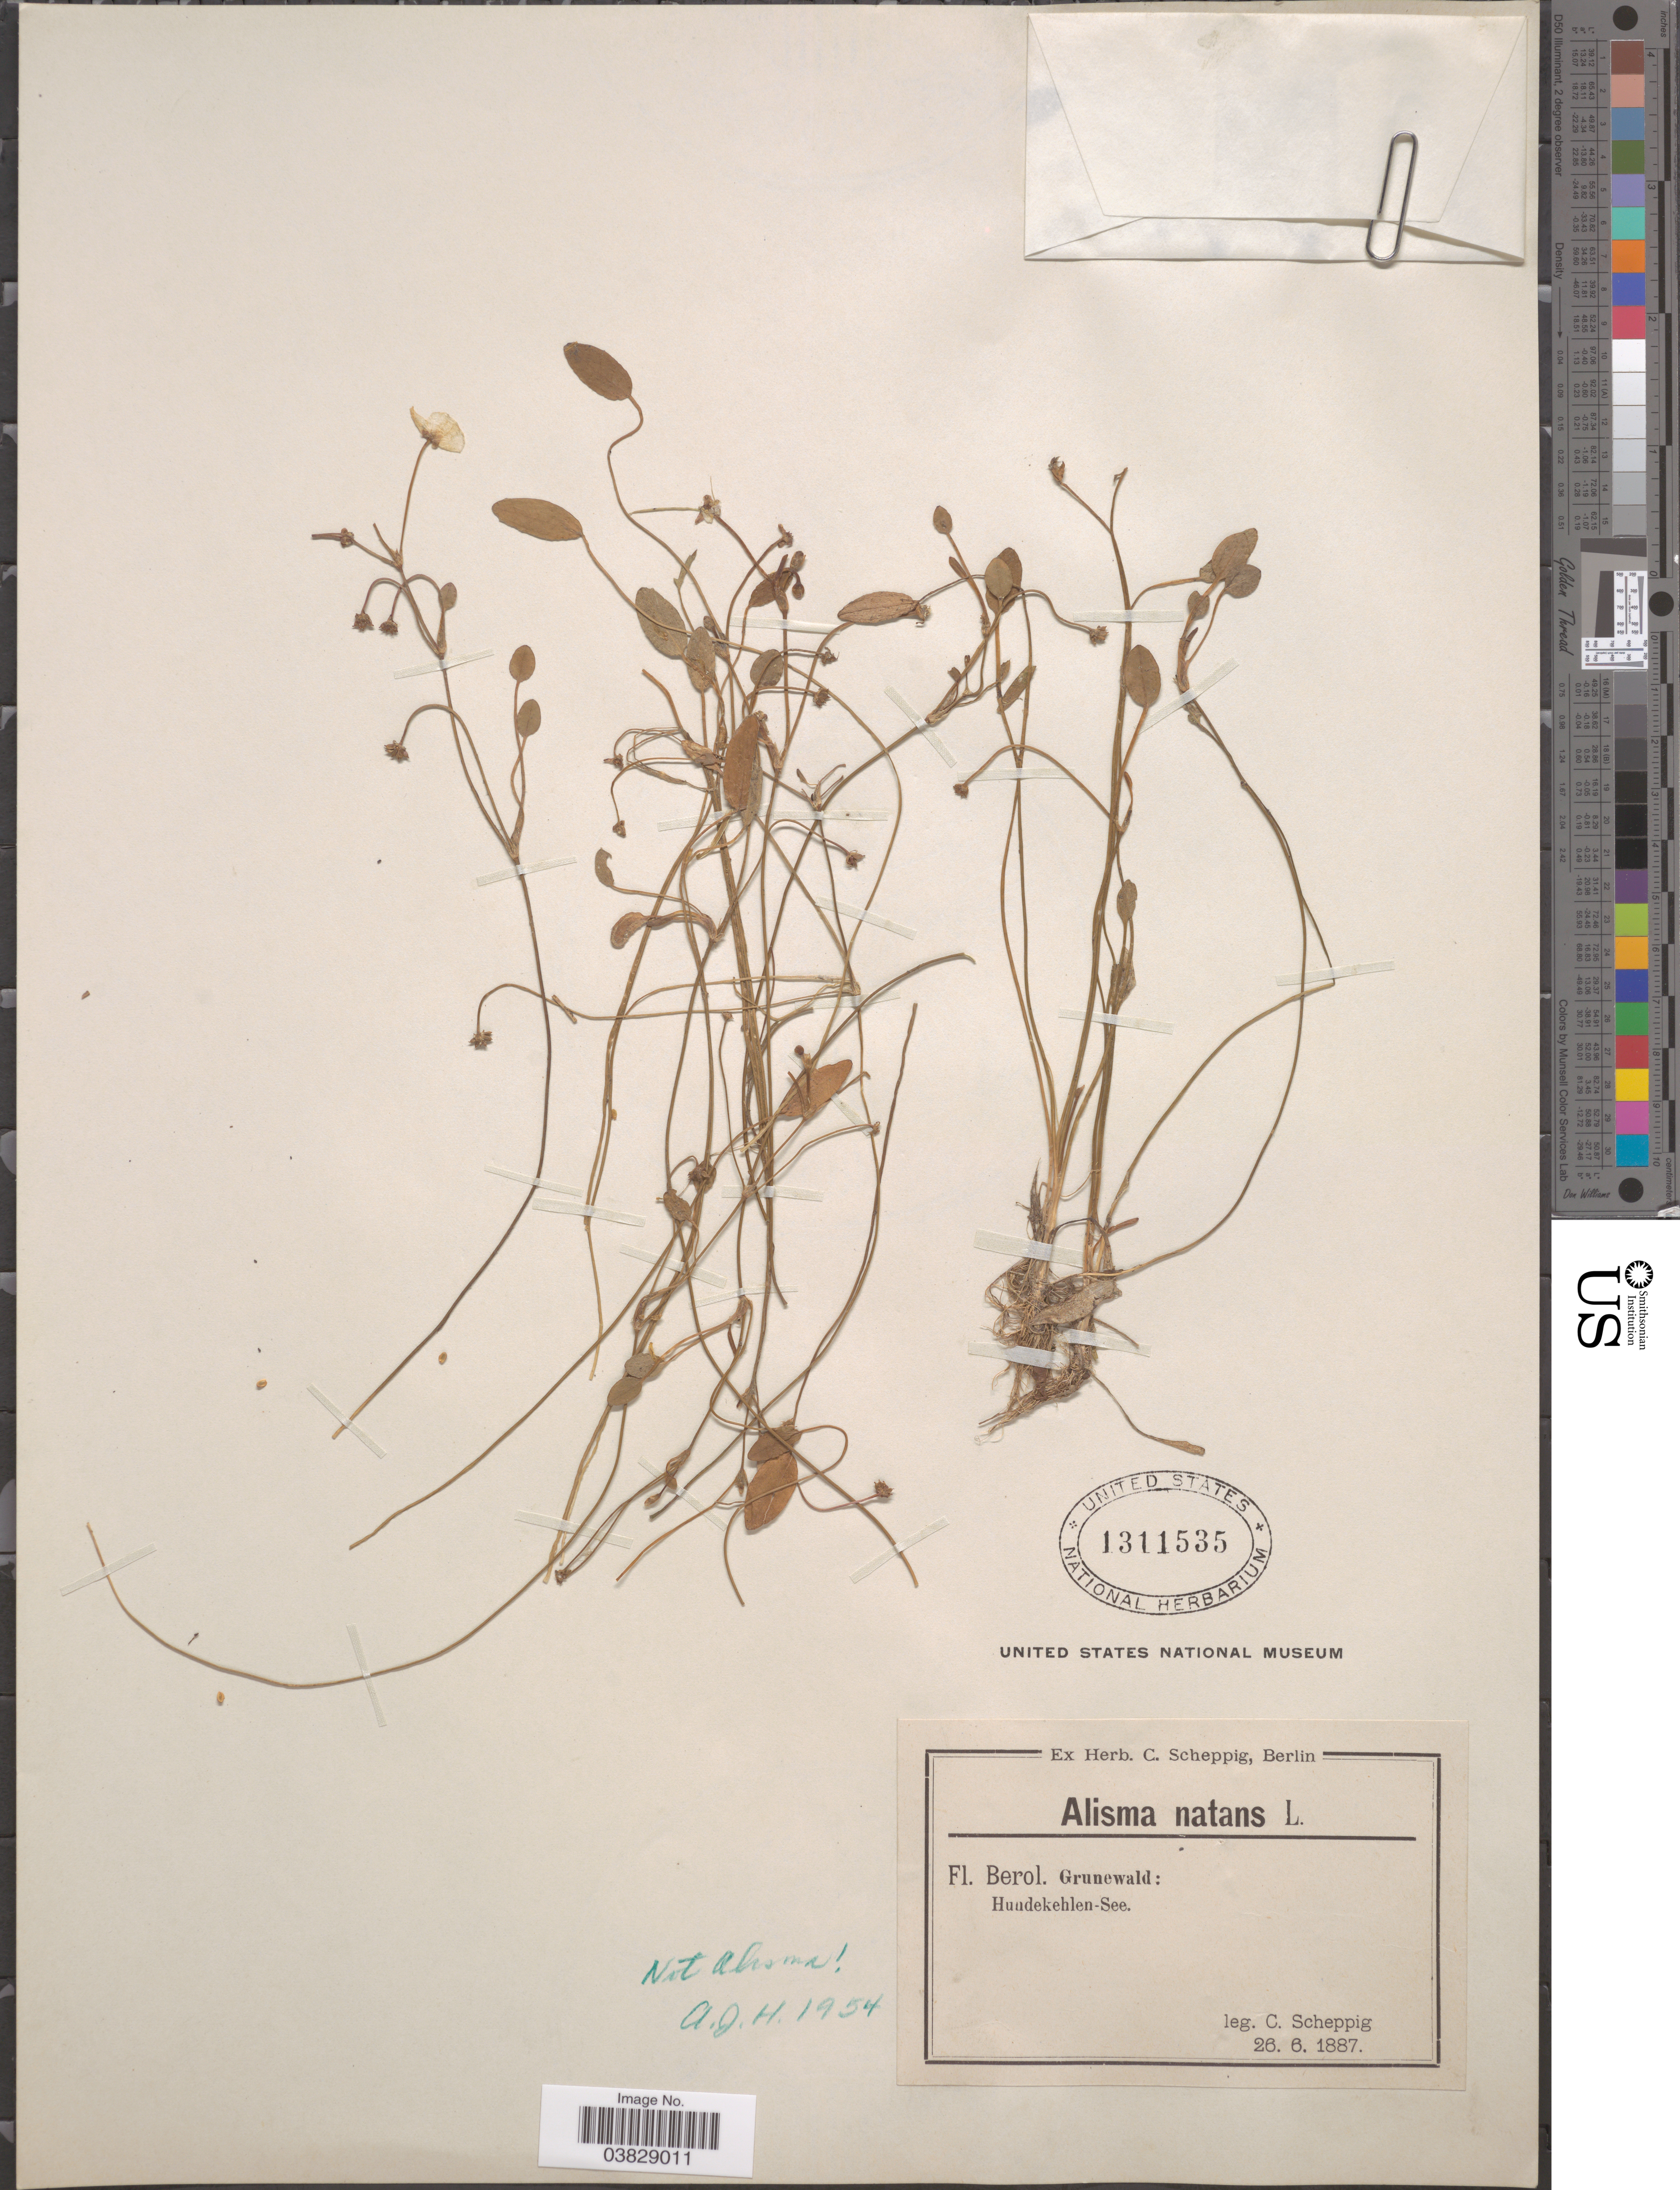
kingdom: Plantae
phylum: Tracheophyta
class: Liliopsida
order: Alismatales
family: Alismataceae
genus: Alisma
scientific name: Alisma natans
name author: L.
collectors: C. Scheppig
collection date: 1887-06-26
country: Germany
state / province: Berlin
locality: Berol. Grunewald: Hundekehlen-See.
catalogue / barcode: US 1311535